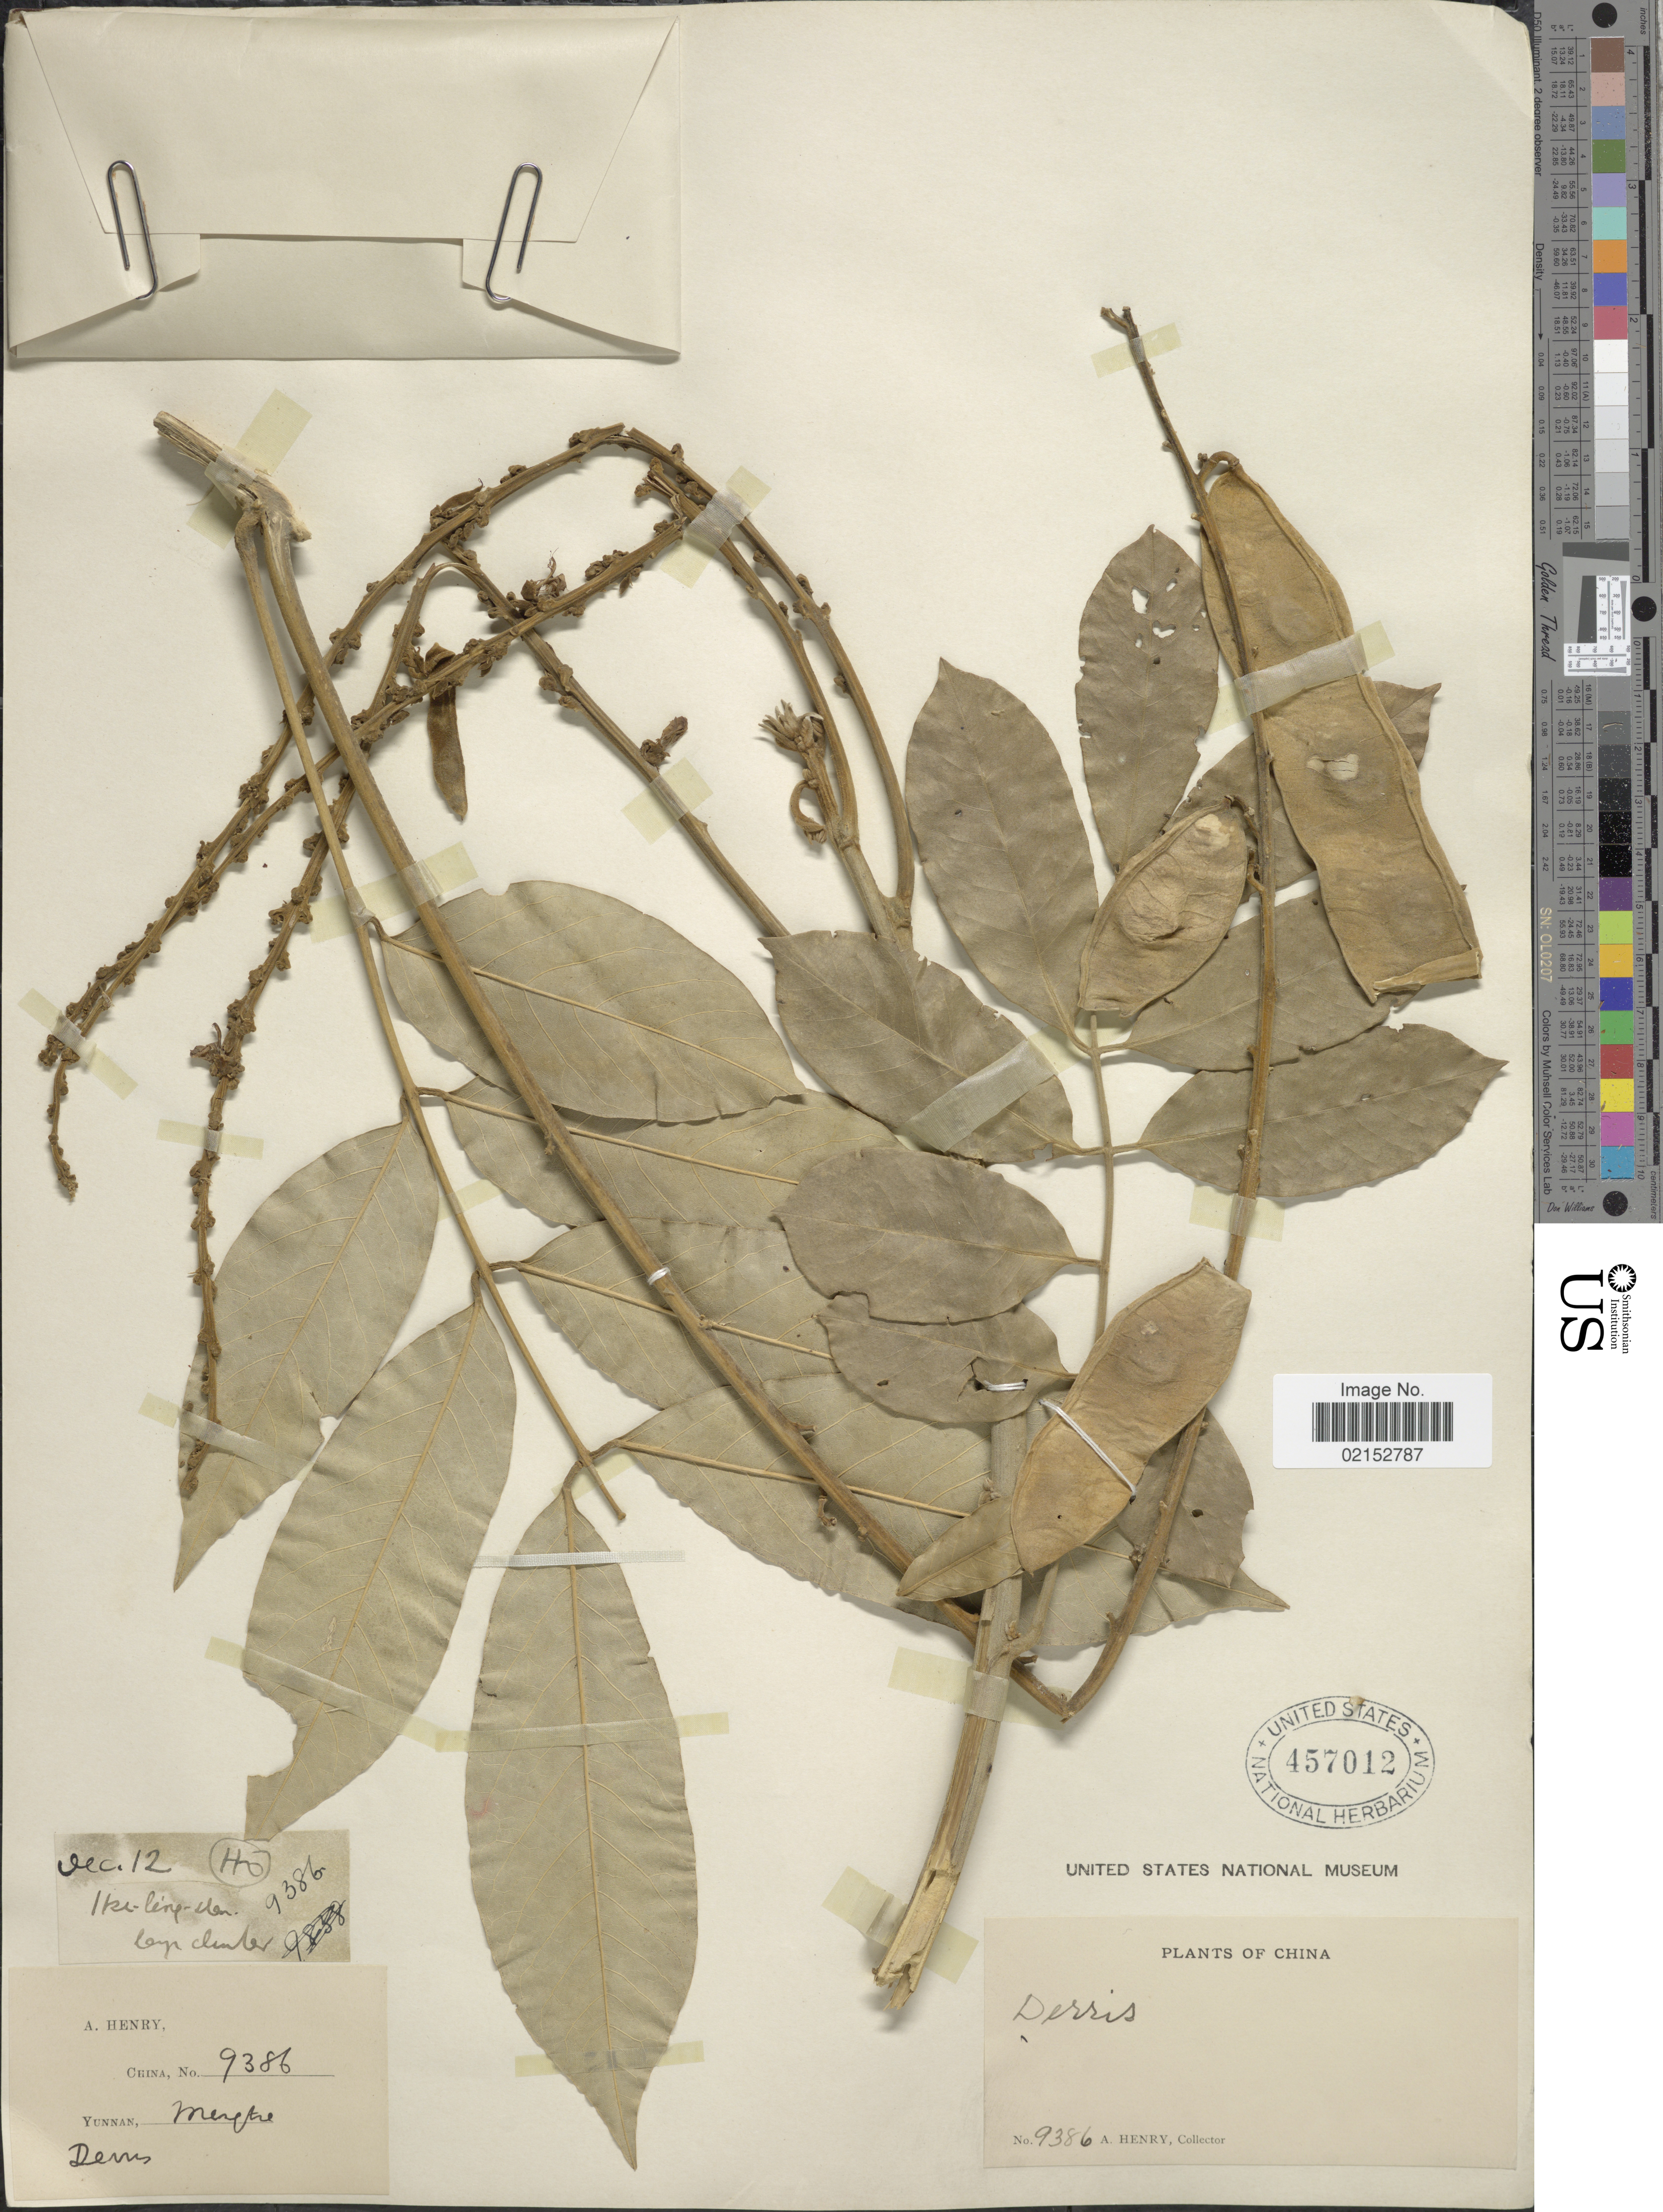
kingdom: Plantae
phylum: Tracheophyta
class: Magnoliopsida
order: Fabales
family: Fabaceae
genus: Derris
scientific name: Derris sp.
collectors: A. Henry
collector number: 9386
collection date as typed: Transcribed d/m/y: /12/12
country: China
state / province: Yunnan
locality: Mengtze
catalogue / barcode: US 457012